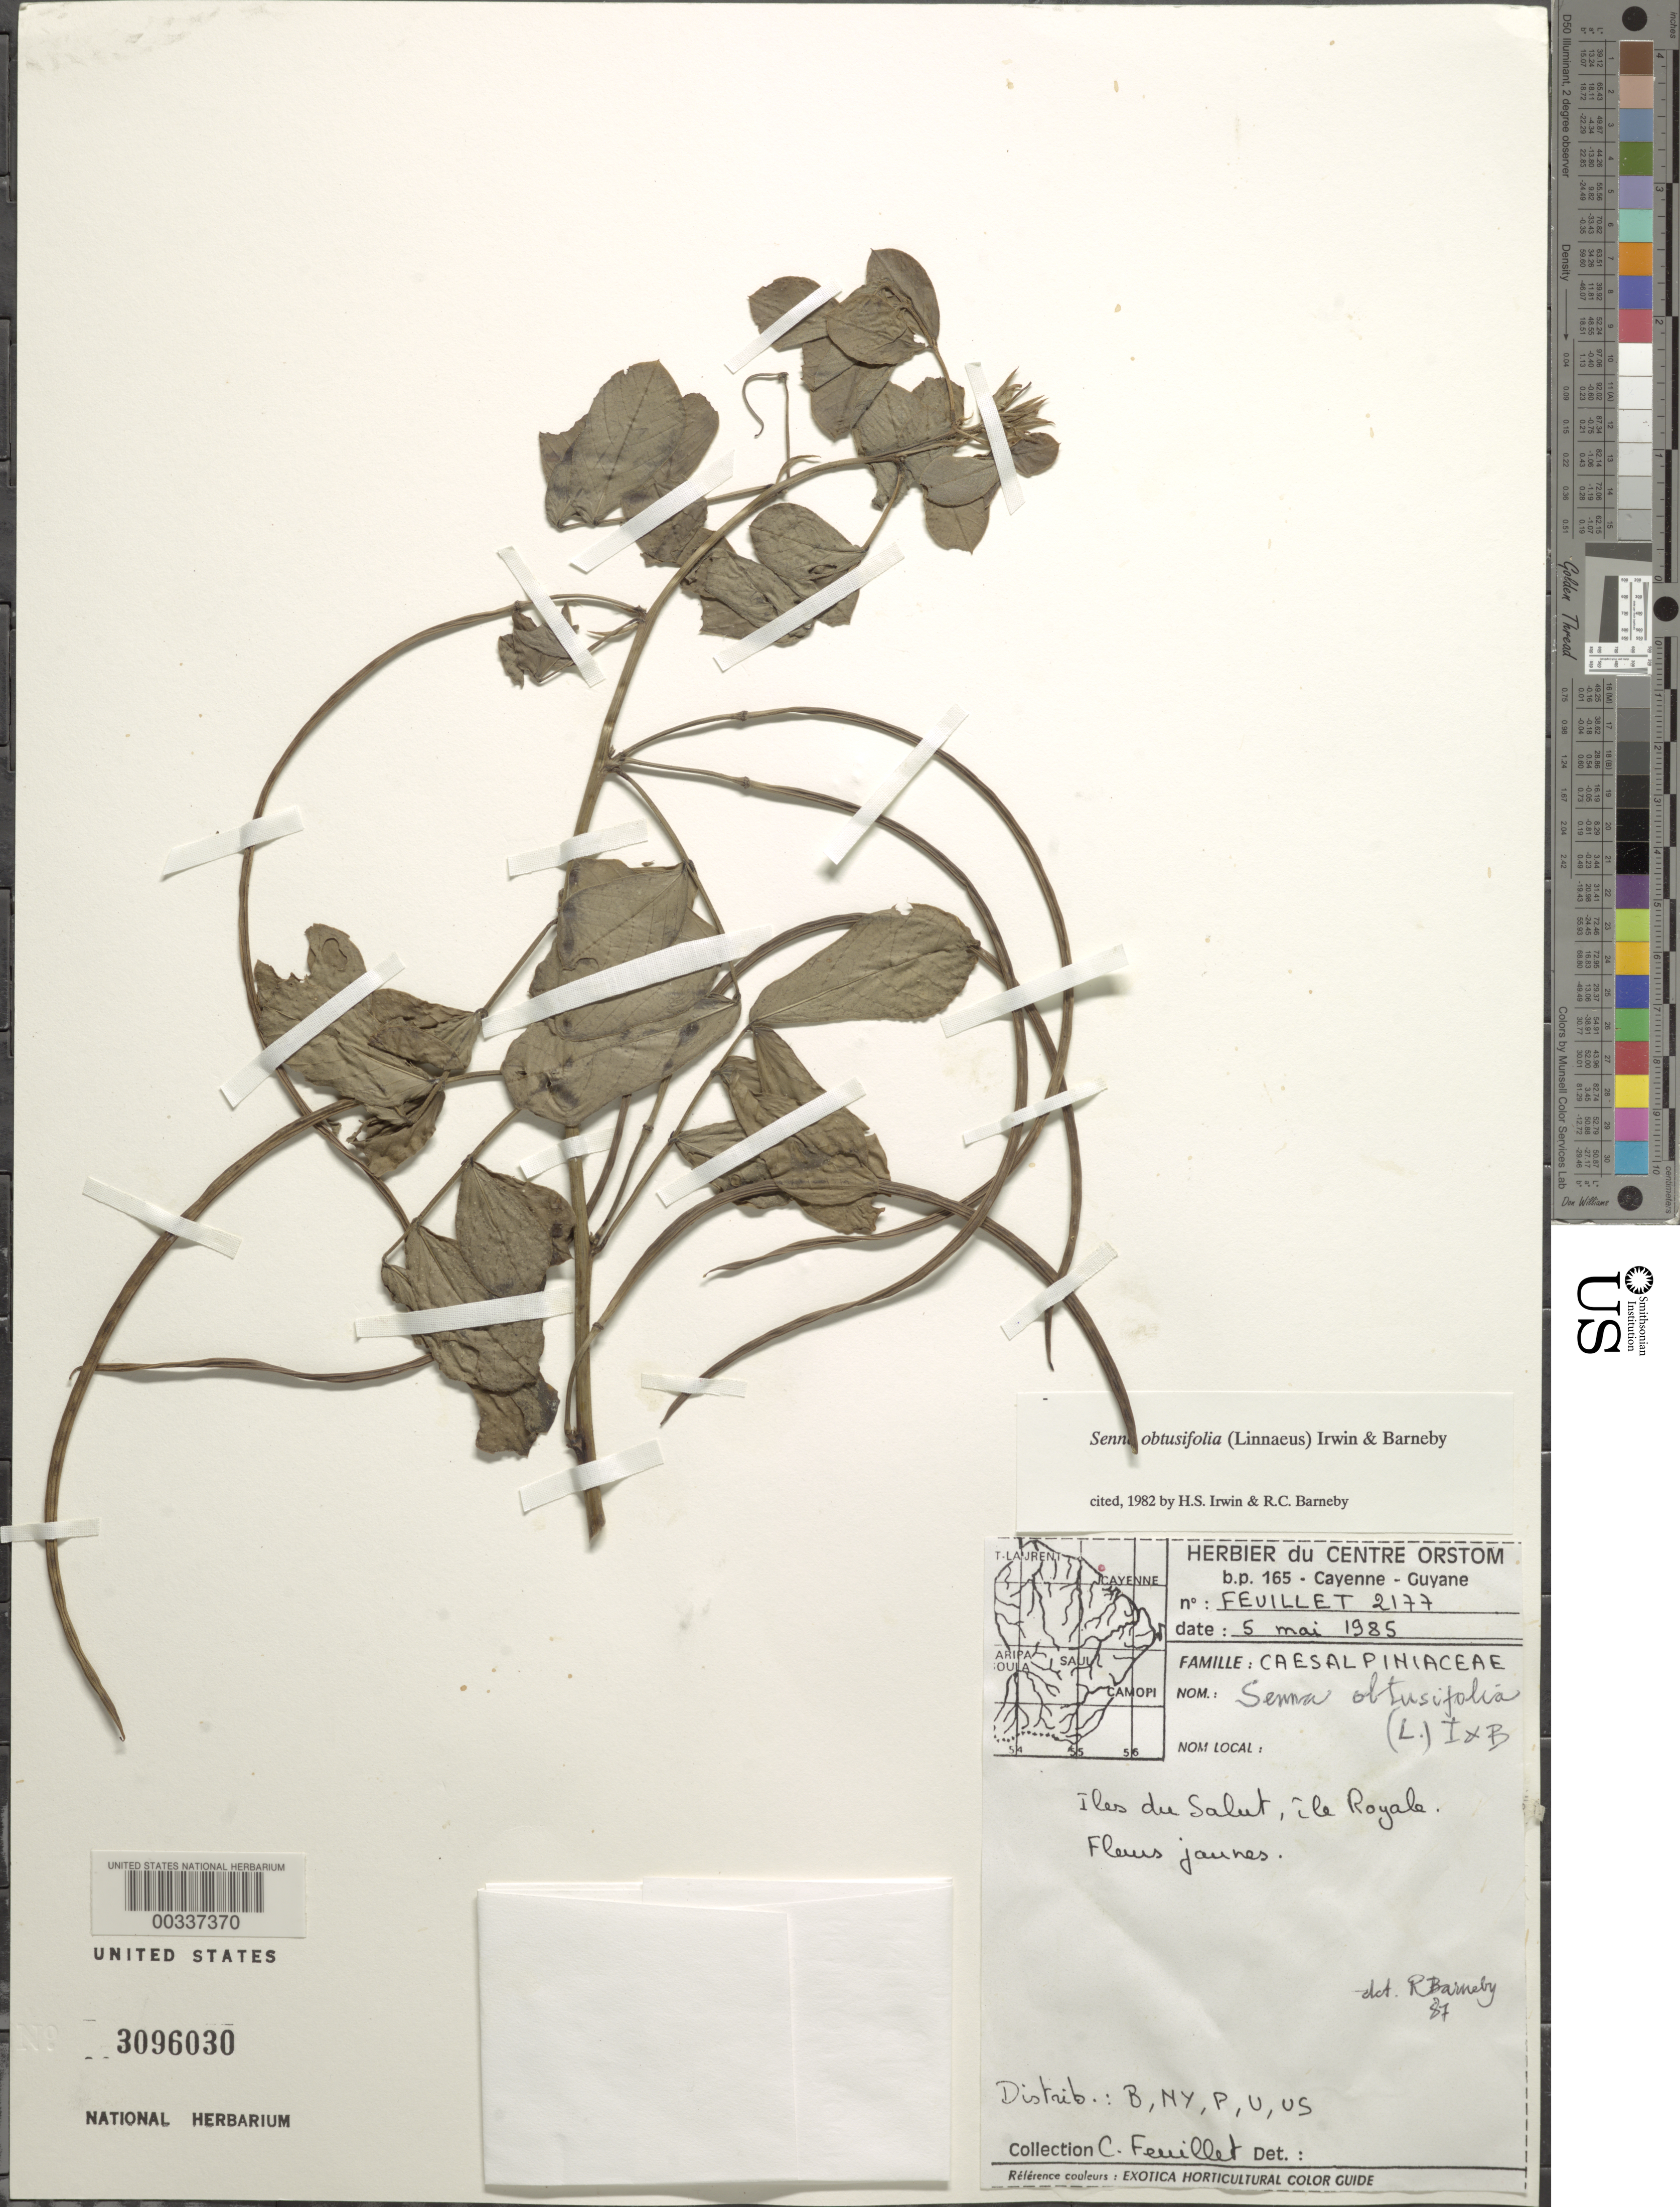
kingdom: Plantae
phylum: Tracheophyta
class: Magnoliopsida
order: Fabales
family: Fabaceae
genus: Senna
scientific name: Senna obtusifolia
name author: (L.) H.S. Irwin & Barneby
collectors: C. Feuillet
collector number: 2177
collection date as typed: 05 May 1985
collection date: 1985-05-05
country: French Guiana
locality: Iles du salut, ile royale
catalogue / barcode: US 3096030